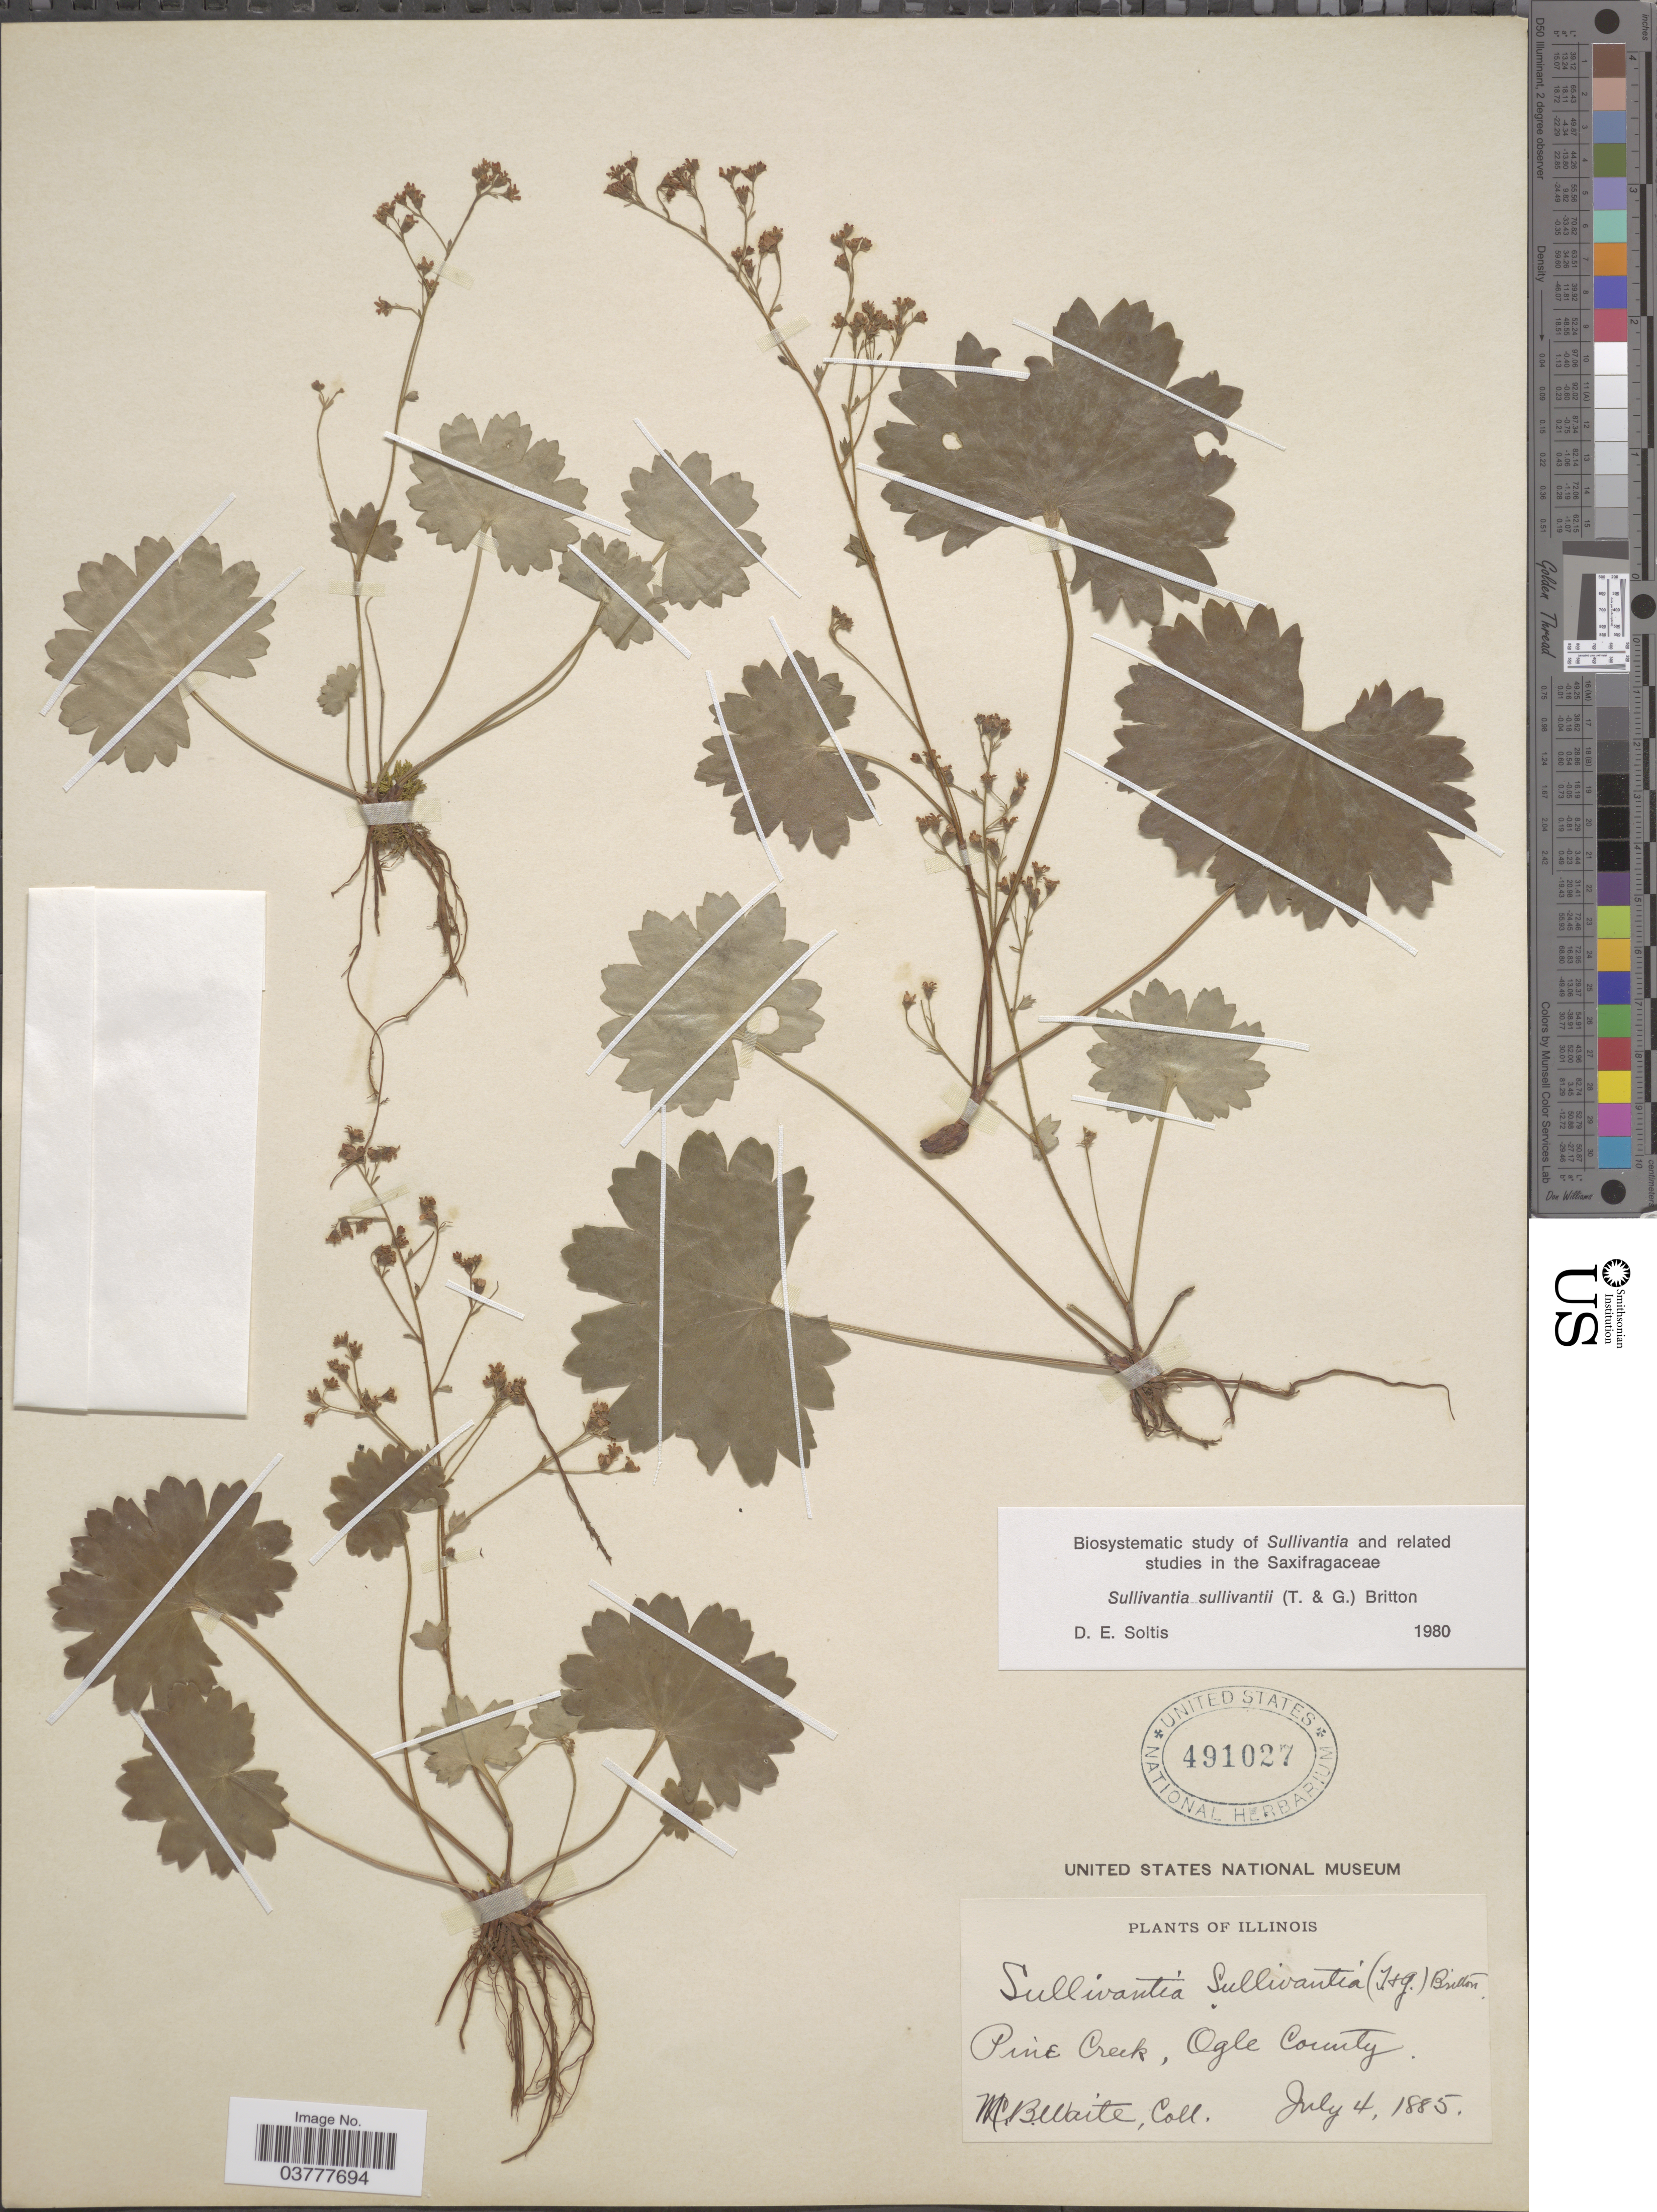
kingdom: Plantae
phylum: Tracheophyta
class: Magnoliopsida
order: Saxifragales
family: Saxifragaceae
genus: Sullivantia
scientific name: Sullivantia sullivantii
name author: (Torr. & A. Gray) Britton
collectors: M. B. Waite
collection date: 1885-07-04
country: United States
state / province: Illinois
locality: Pine Creek, Ogle County.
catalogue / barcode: US 491027